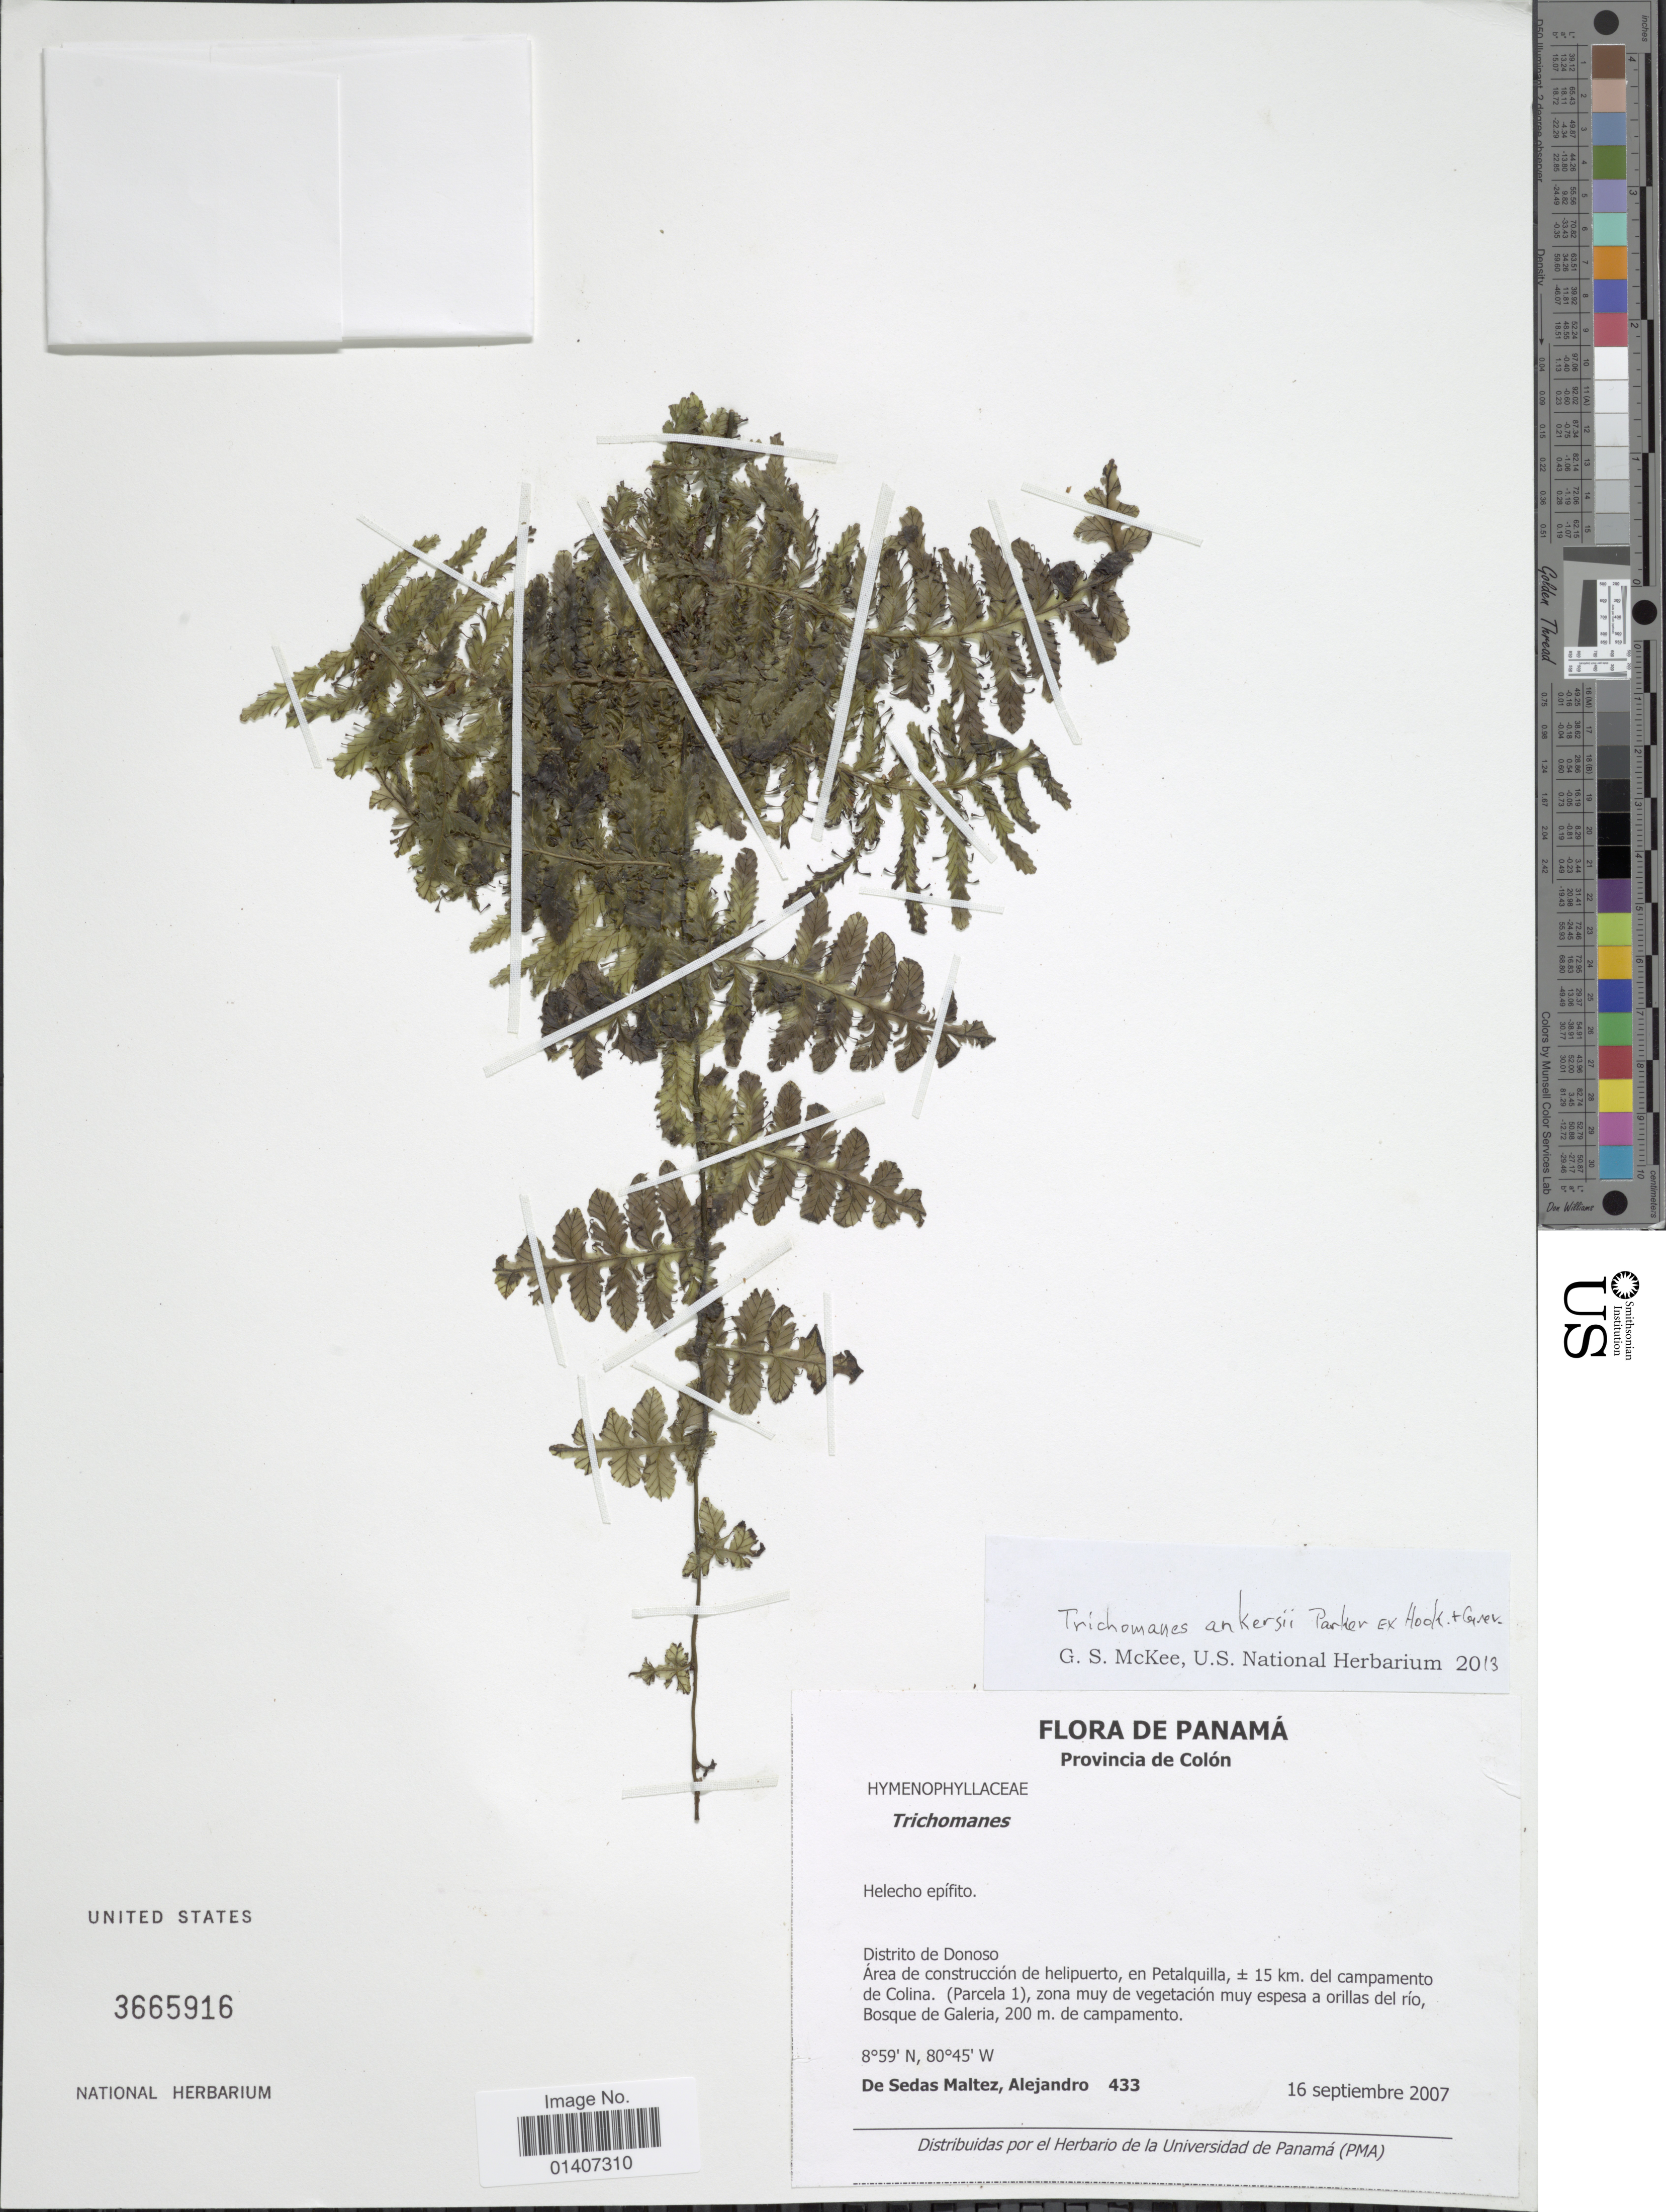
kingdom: Plantae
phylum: Tracheophyta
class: Polypodiopsida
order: Hymenophyllales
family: Hymenophyllaceae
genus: Trichomanes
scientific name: Trichomanes ankersii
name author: C. Parker ex Hook. & Grev.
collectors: A. De Sedas Maltez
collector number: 433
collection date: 2007-09-16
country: Panama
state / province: Colón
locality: Provincia de Colón, Distrito de Donoso, Area de Construccion de helipuerto, en Petalguilla, ± 15 km del campamento de Colina(Parcela 1), zona muy de vegetacion muy espesa a orillas del rio, Bosque de Galeria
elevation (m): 200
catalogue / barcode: US 3665916